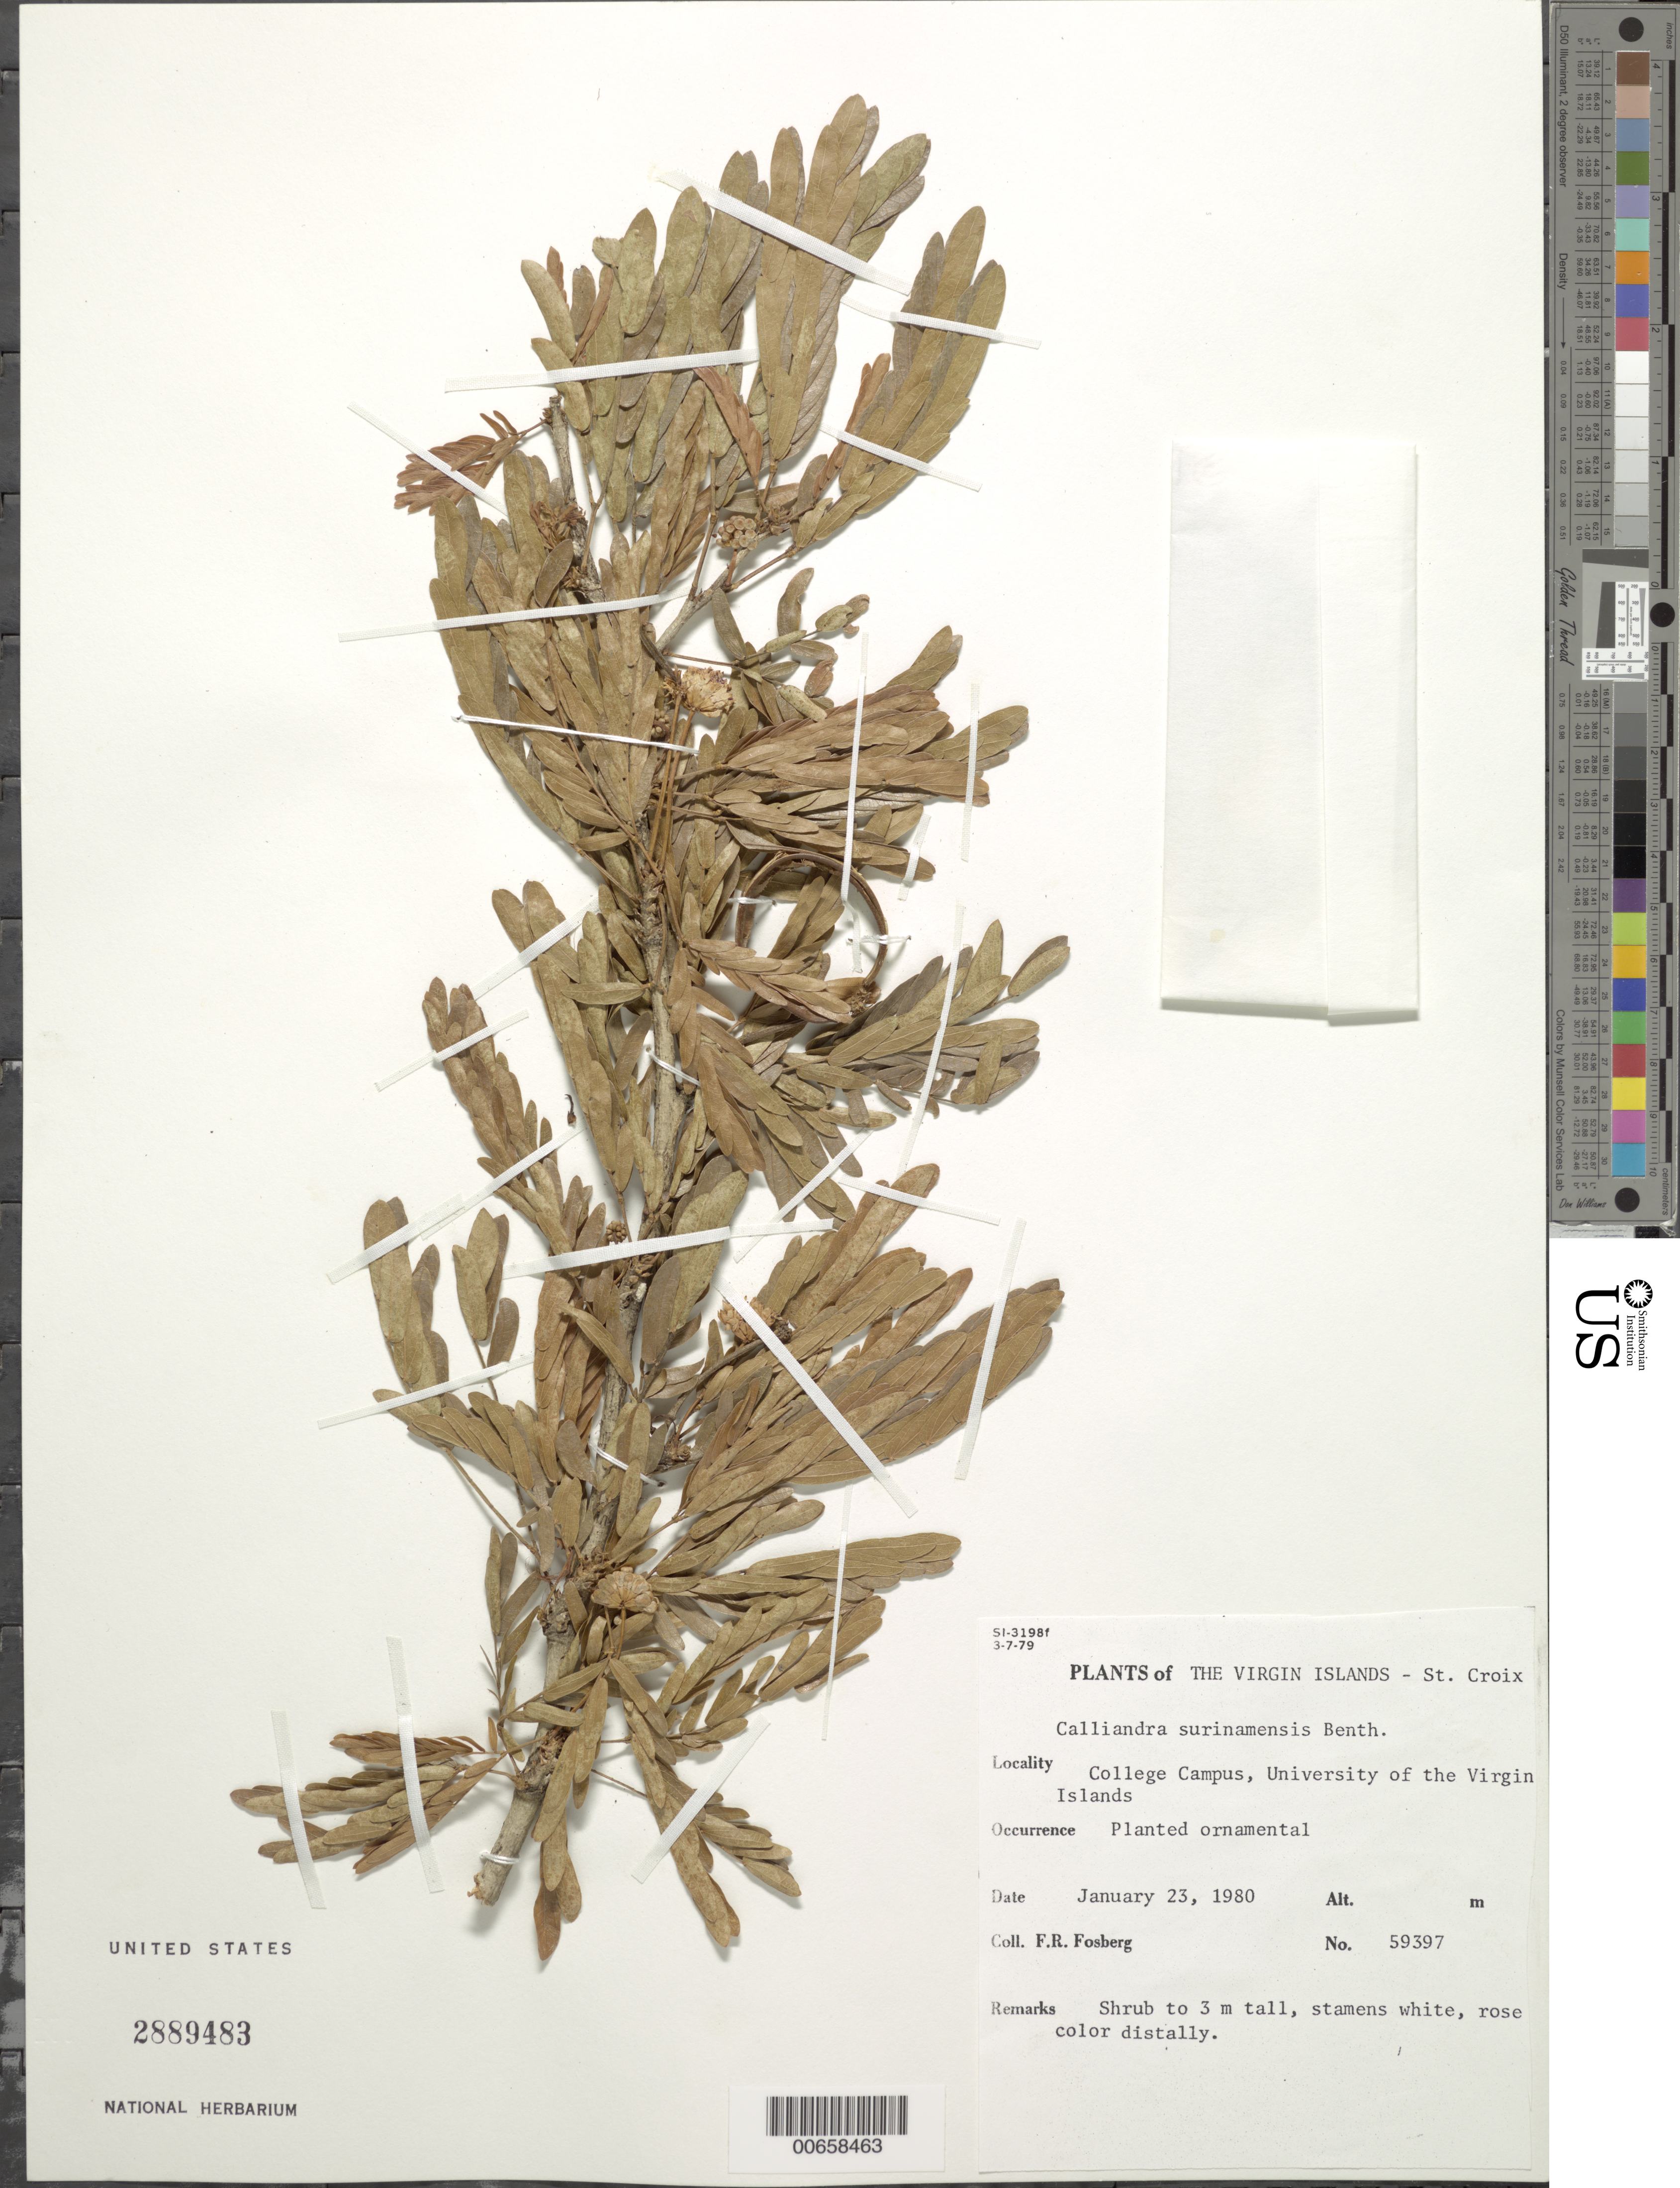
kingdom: Plantae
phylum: Tracheophyta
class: Magnoliopsida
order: Fabales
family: Fabaceae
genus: Calliandra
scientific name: Calliandra surinamensis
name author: Benth.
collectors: F. R. Fosberg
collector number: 59397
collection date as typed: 23 Jan 1980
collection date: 1980-01-23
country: U.S. Virgin Islands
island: St. Croix Island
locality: College Campus, University of Virgin Islands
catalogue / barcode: US 2889483